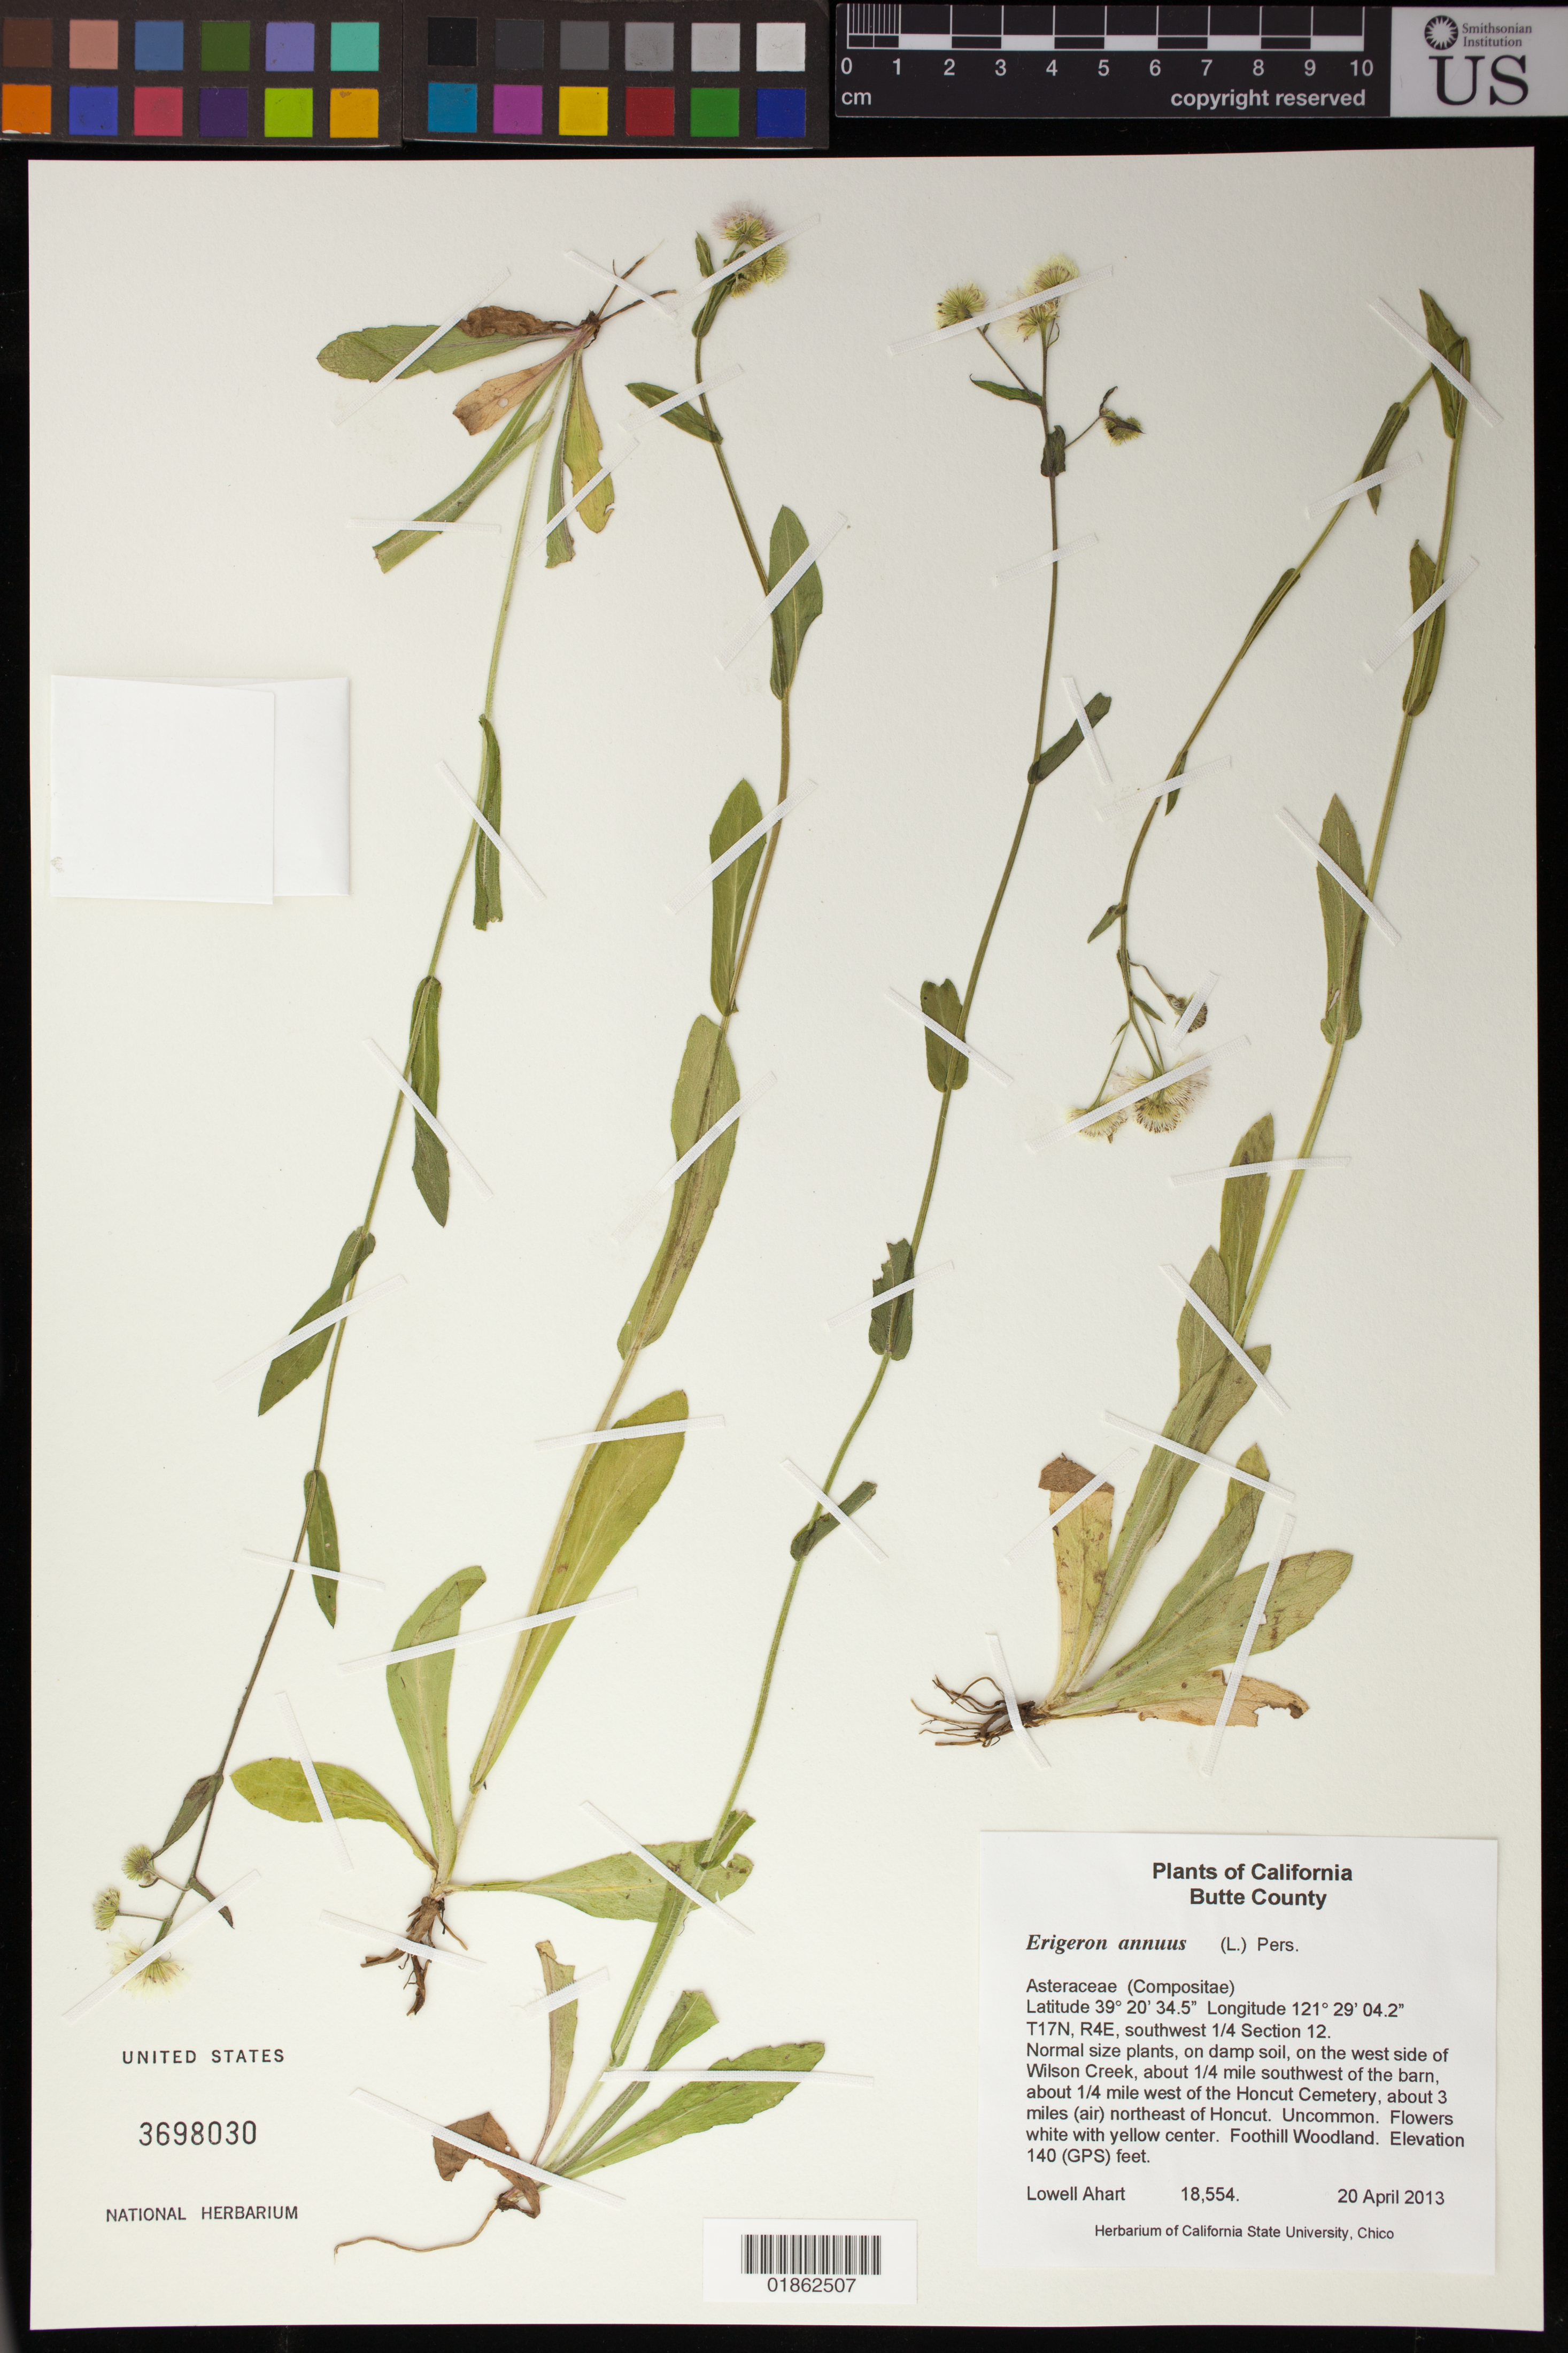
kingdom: Plantae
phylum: Tracheophyta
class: Magnoliopsida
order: Asterales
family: Asteraceae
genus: Erigeron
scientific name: Erigeron annuus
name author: (L.) Pers.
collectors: L. Ahart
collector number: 18554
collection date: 2013-04-20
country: United States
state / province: California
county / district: Butte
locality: On the west side of Wilson Creek, about 1/4 mile southwest of the barn, about 1/4 mile west of the Honcut Cemetery. about 3 miles (air) northeast of Honcut.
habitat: Foothill Woodland.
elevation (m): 43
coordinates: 39 20 34.5 N, 121 29 4.2 W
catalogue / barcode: US 3698030